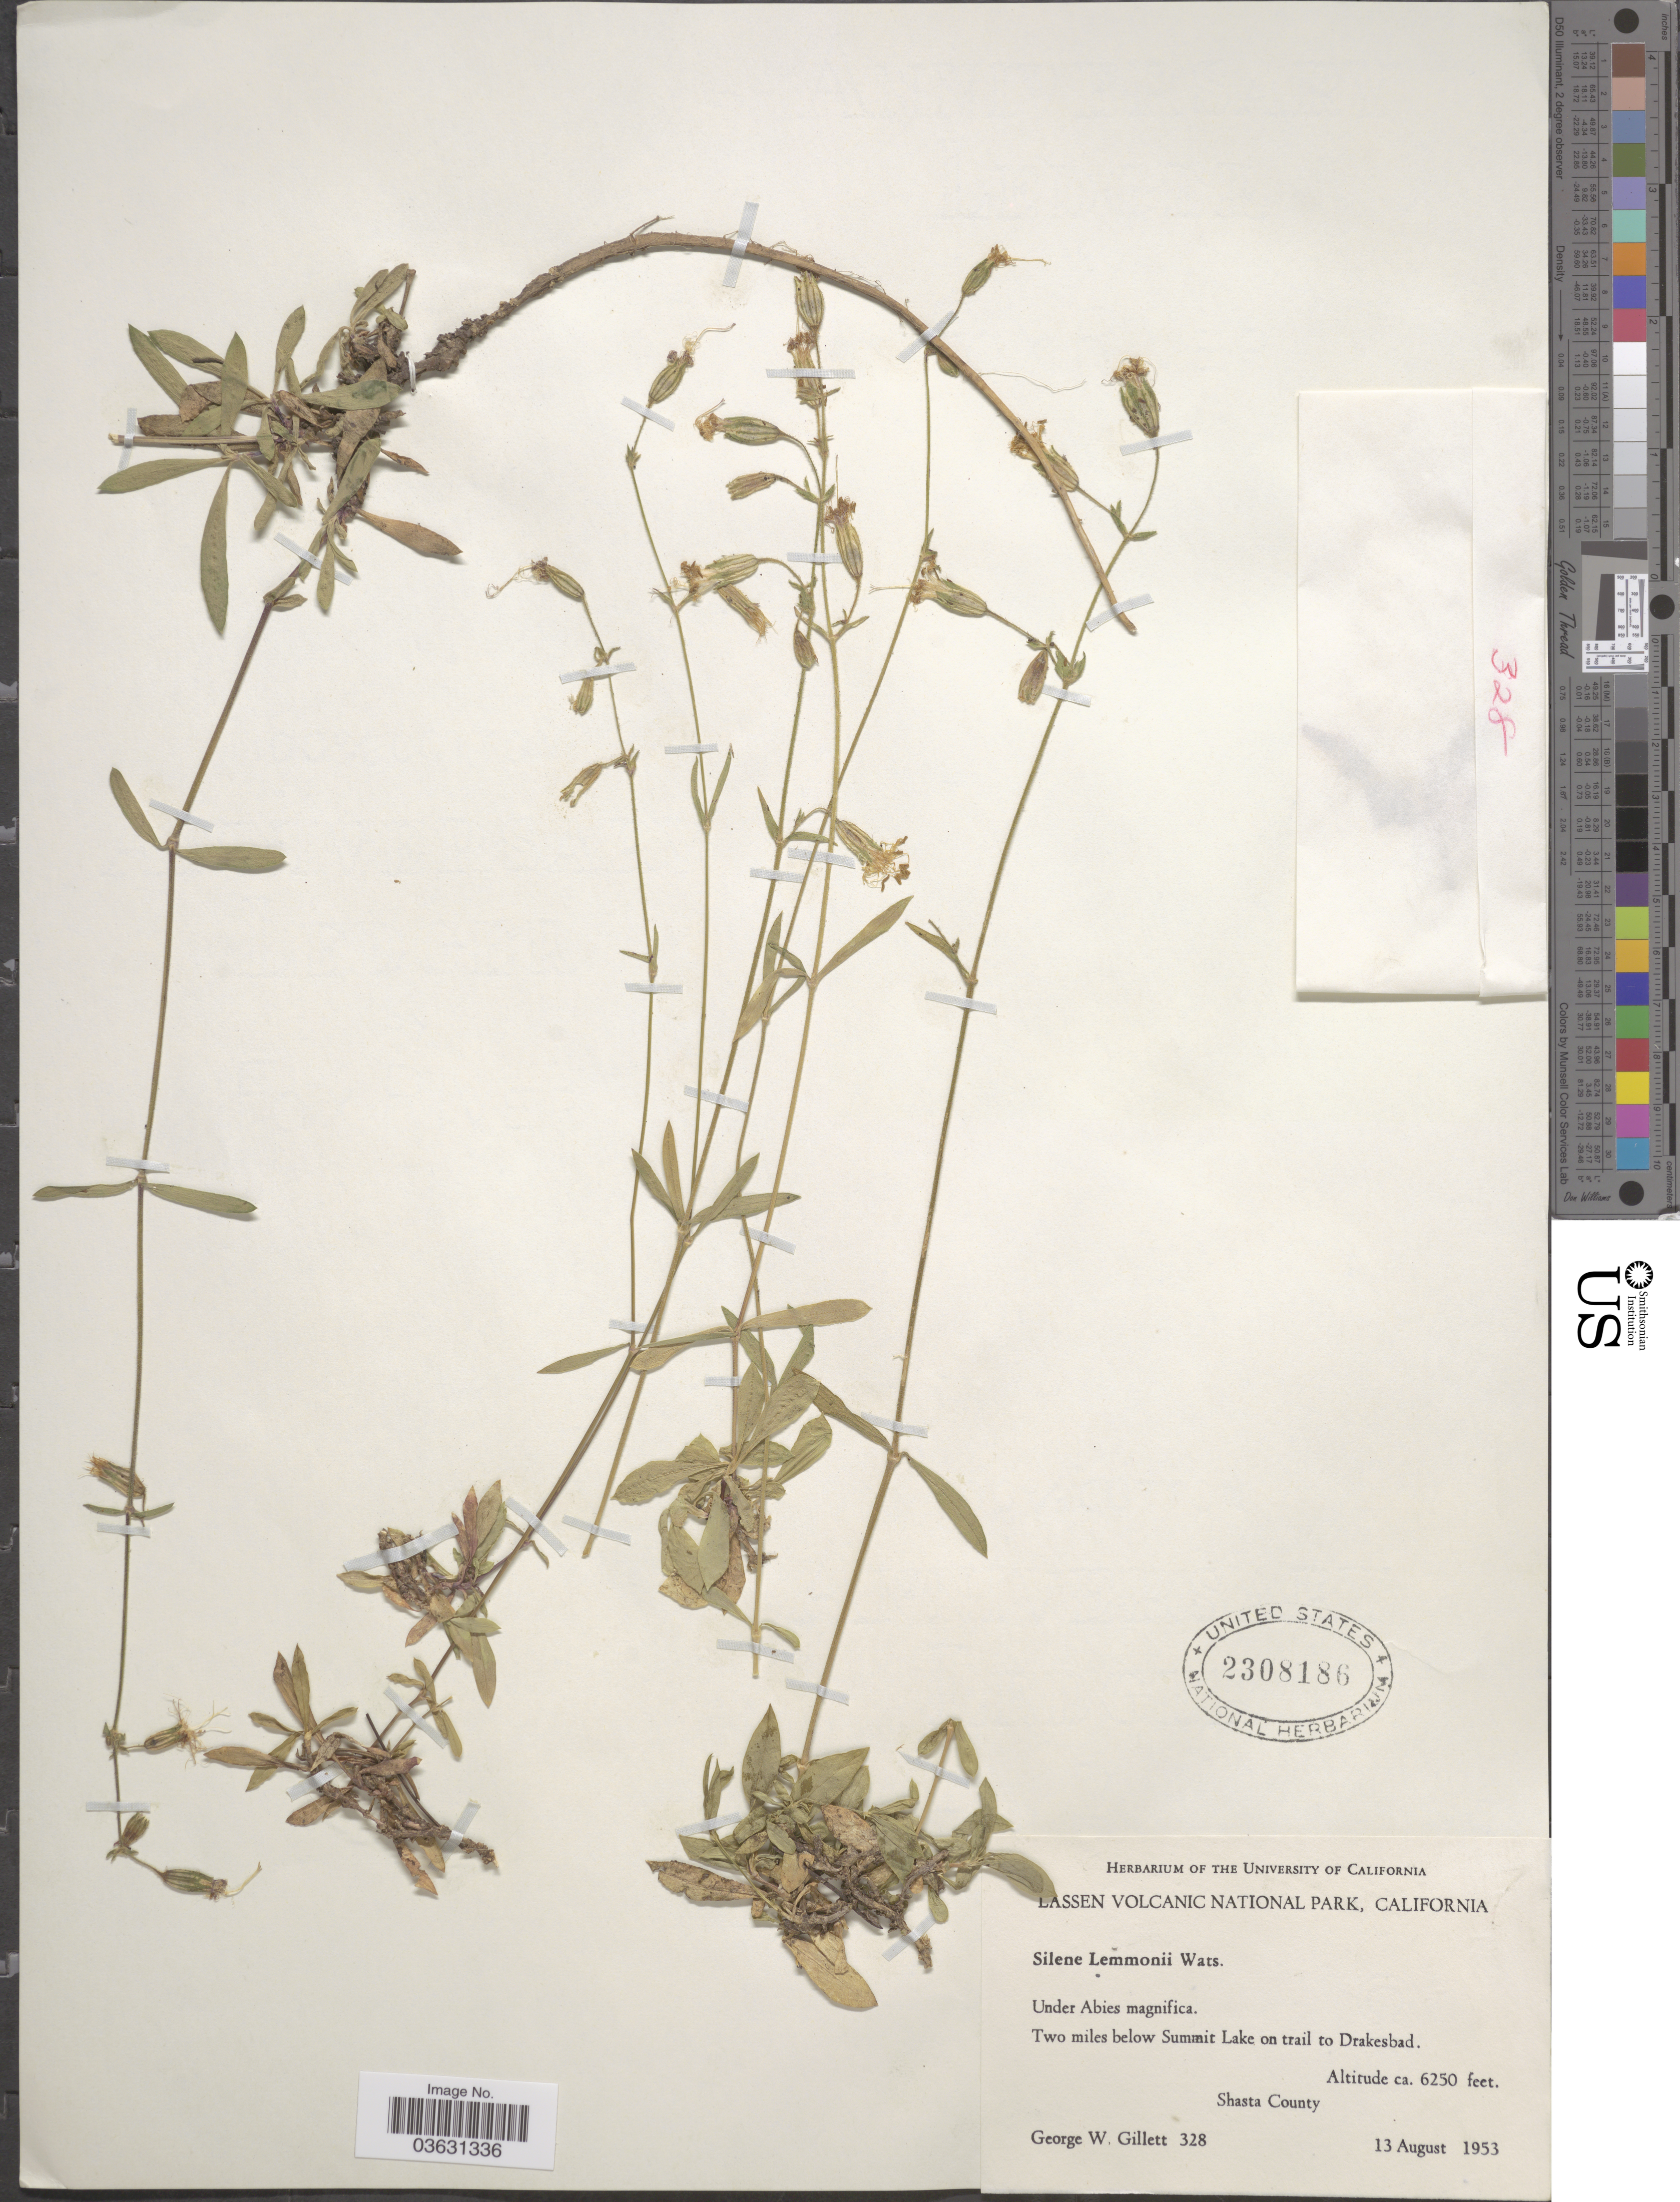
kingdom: Plantae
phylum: Tracheophyta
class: Magnoliopsida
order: Caryophyllales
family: Caryophyllaceae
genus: Silene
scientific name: Silene lemmonii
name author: S. Watson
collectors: G. Gillett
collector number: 328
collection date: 1953-08-13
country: United States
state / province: California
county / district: Shasta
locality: Lassen Volcanic National Park. Two miles below Summit Lake on trail to Drakesbad. Shasta County.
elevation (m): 1905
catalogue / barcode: US 2308186